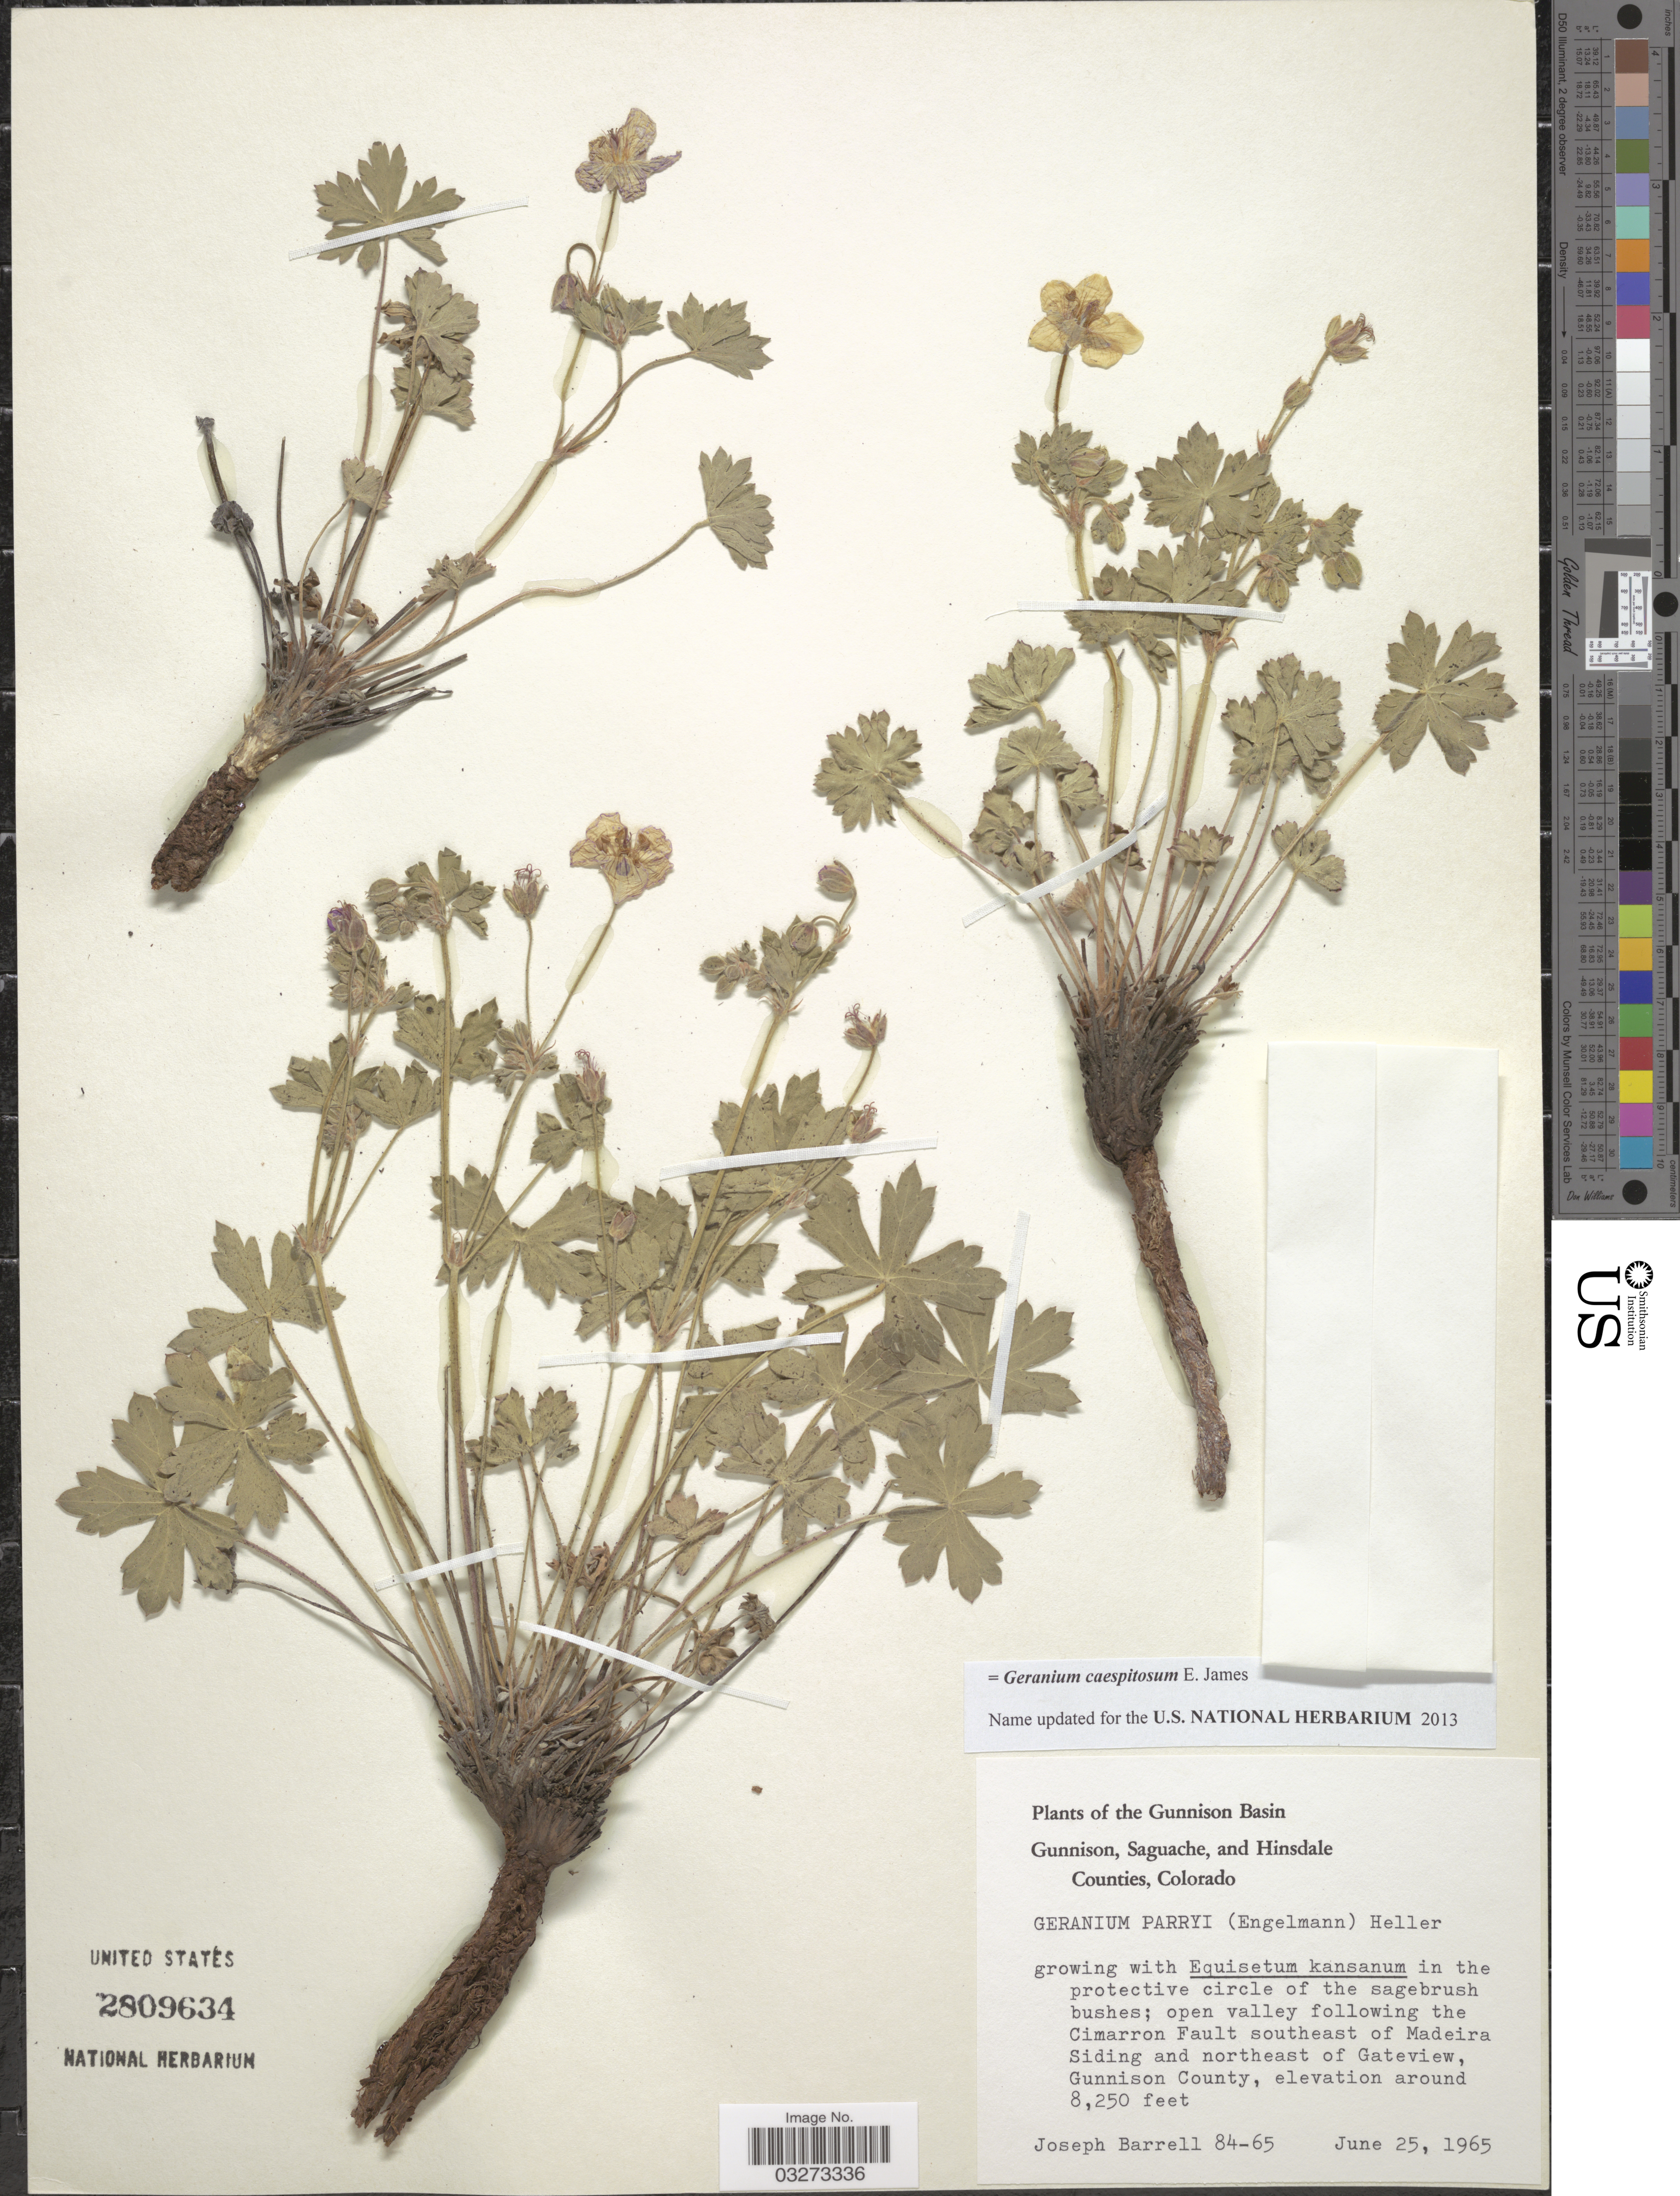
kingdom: Plantae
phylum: Tracheophyta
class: Magnoliopsida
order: Geraniales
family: Geraniaceae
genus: Geranium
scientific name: Geranium caespitosum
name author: E. James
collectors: J. Barrell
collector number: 84-65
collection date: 1965-06-25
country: United States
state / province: Colorado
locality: The Gunnison Basin. Open valley following the Cimarron Fault southeast of Madeira Siding and northeast of Gateview, Gunnison County.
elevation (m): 2515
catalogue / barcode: US 2809634